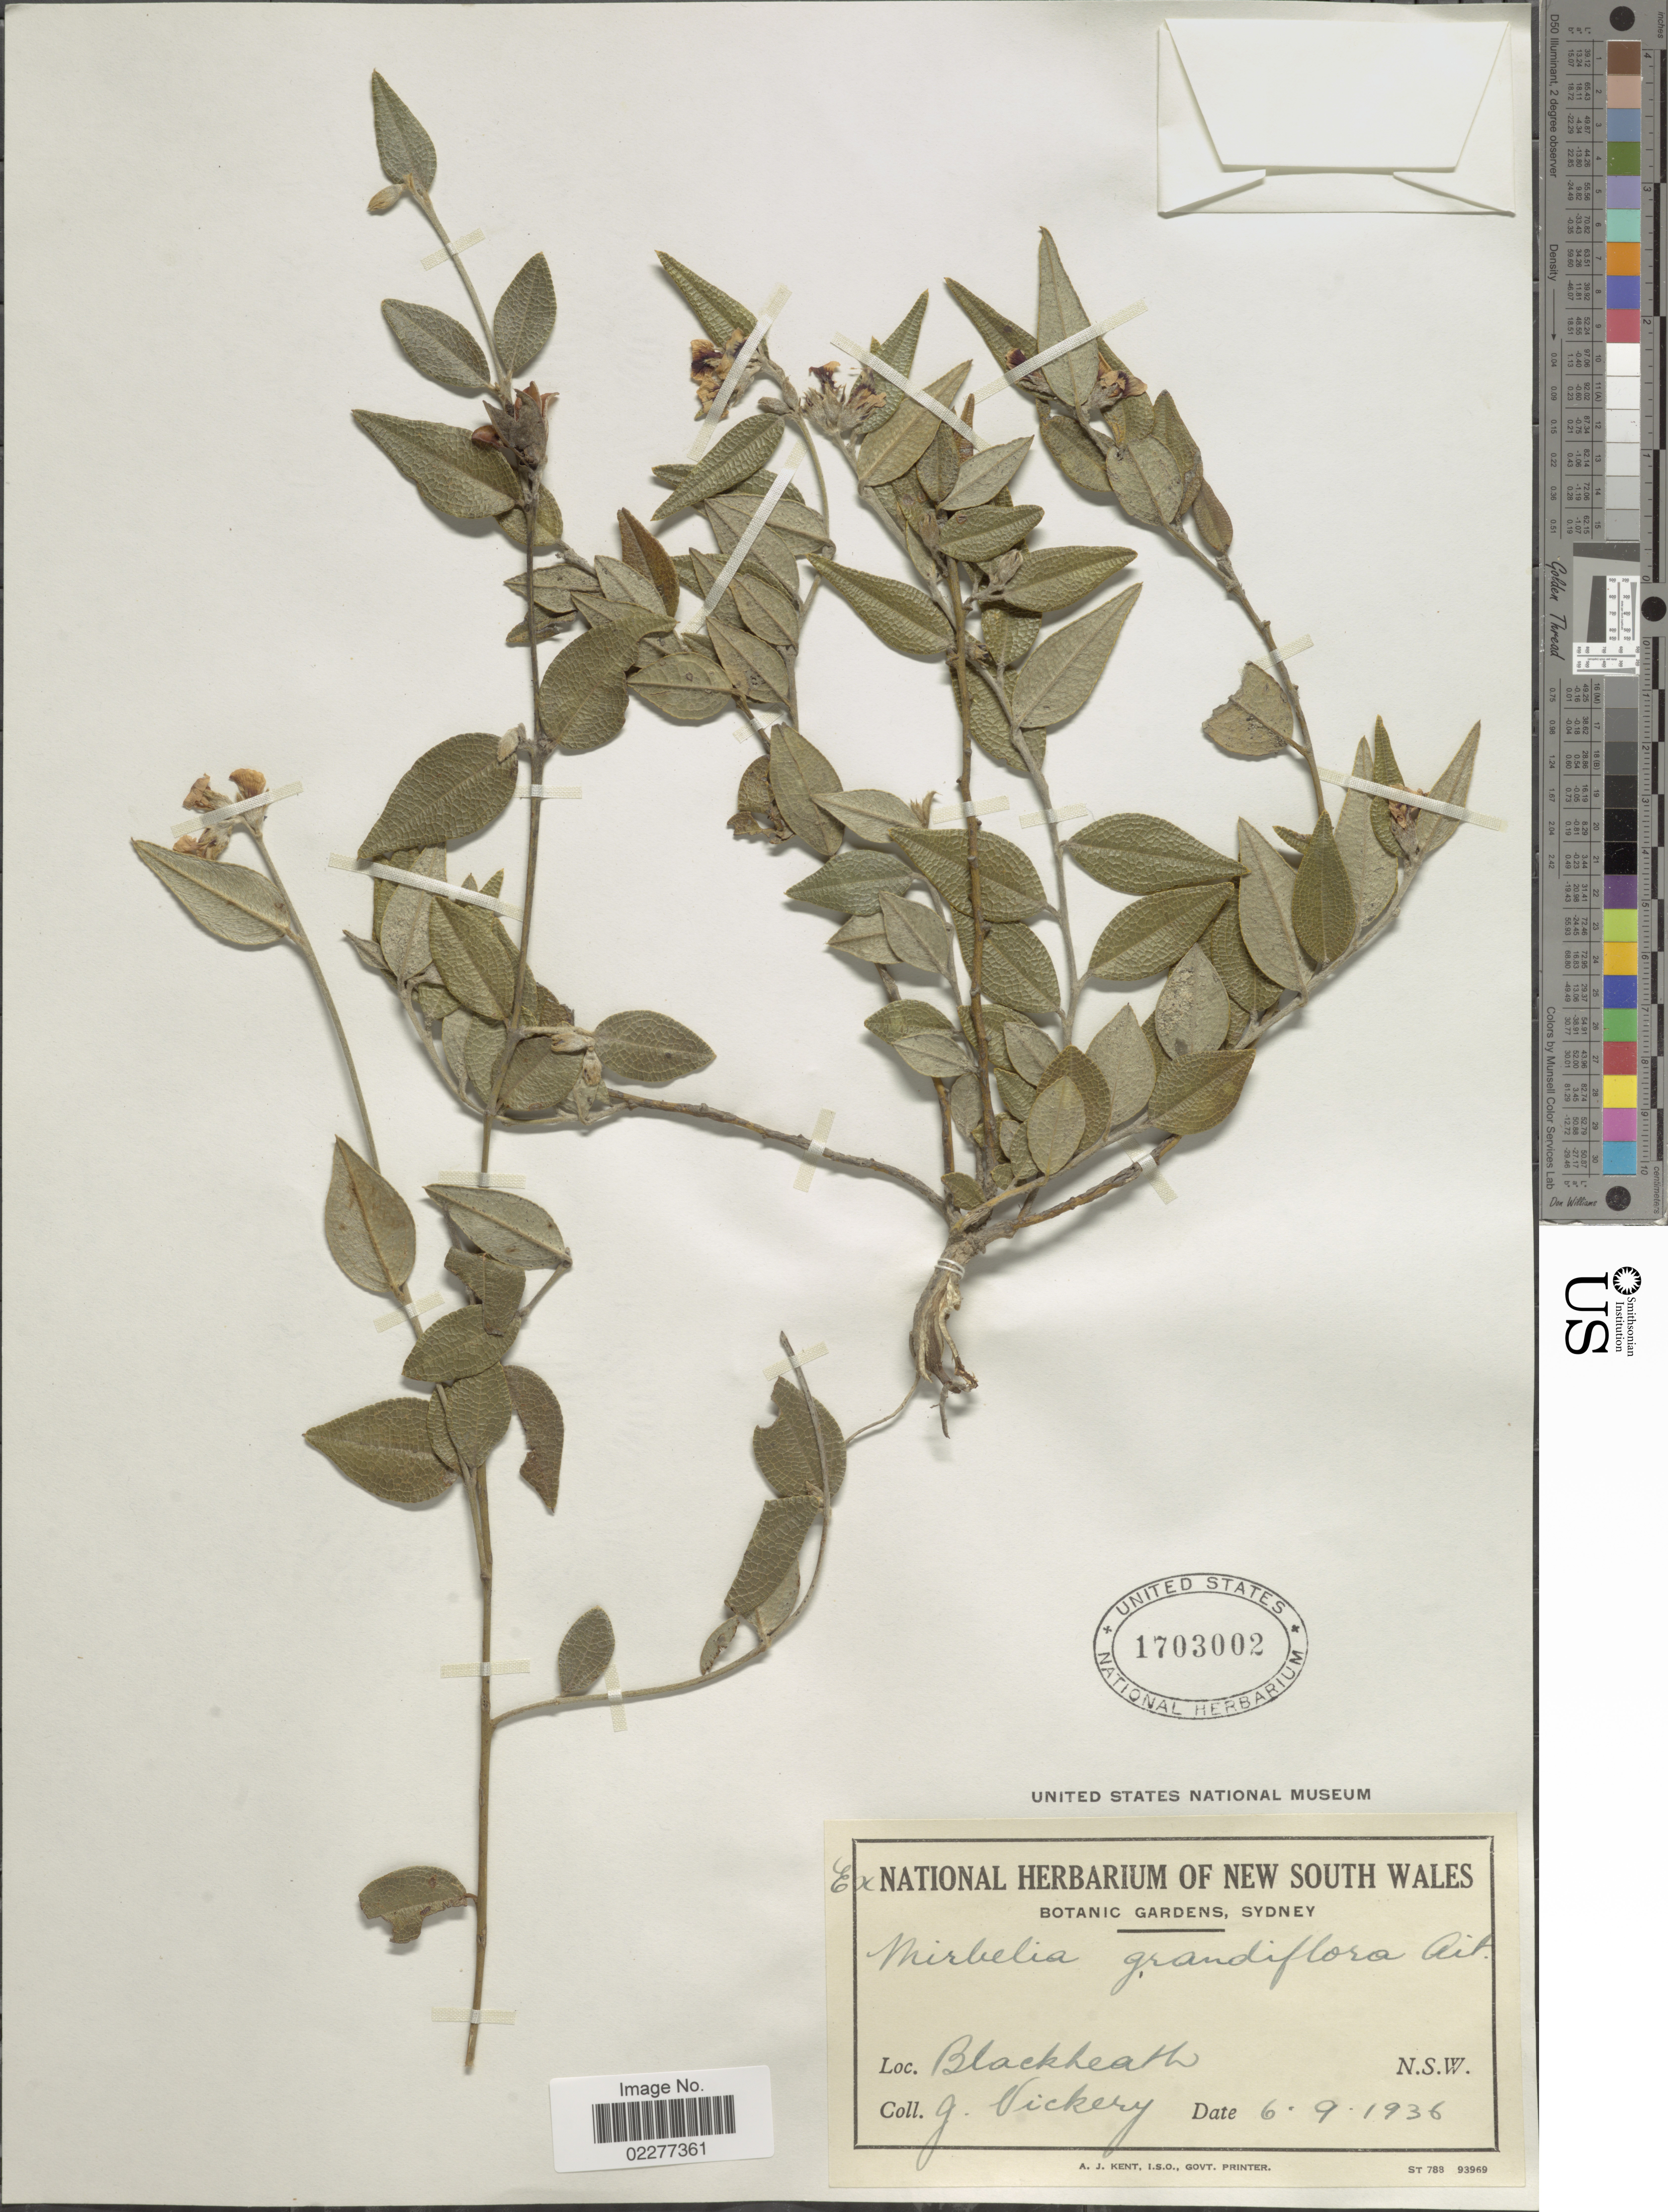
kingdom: Plantae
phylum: Tracheophyta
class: Magnoliopsida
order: Fabales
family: Fabaceae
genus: Mirbelia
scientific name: Mirbelia grandiflora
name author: Aiton ex Hook.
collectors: J. Vickery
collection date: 1936-09-06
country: Australia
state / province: New South Wales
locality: Blackheath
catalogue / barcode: US 1703002